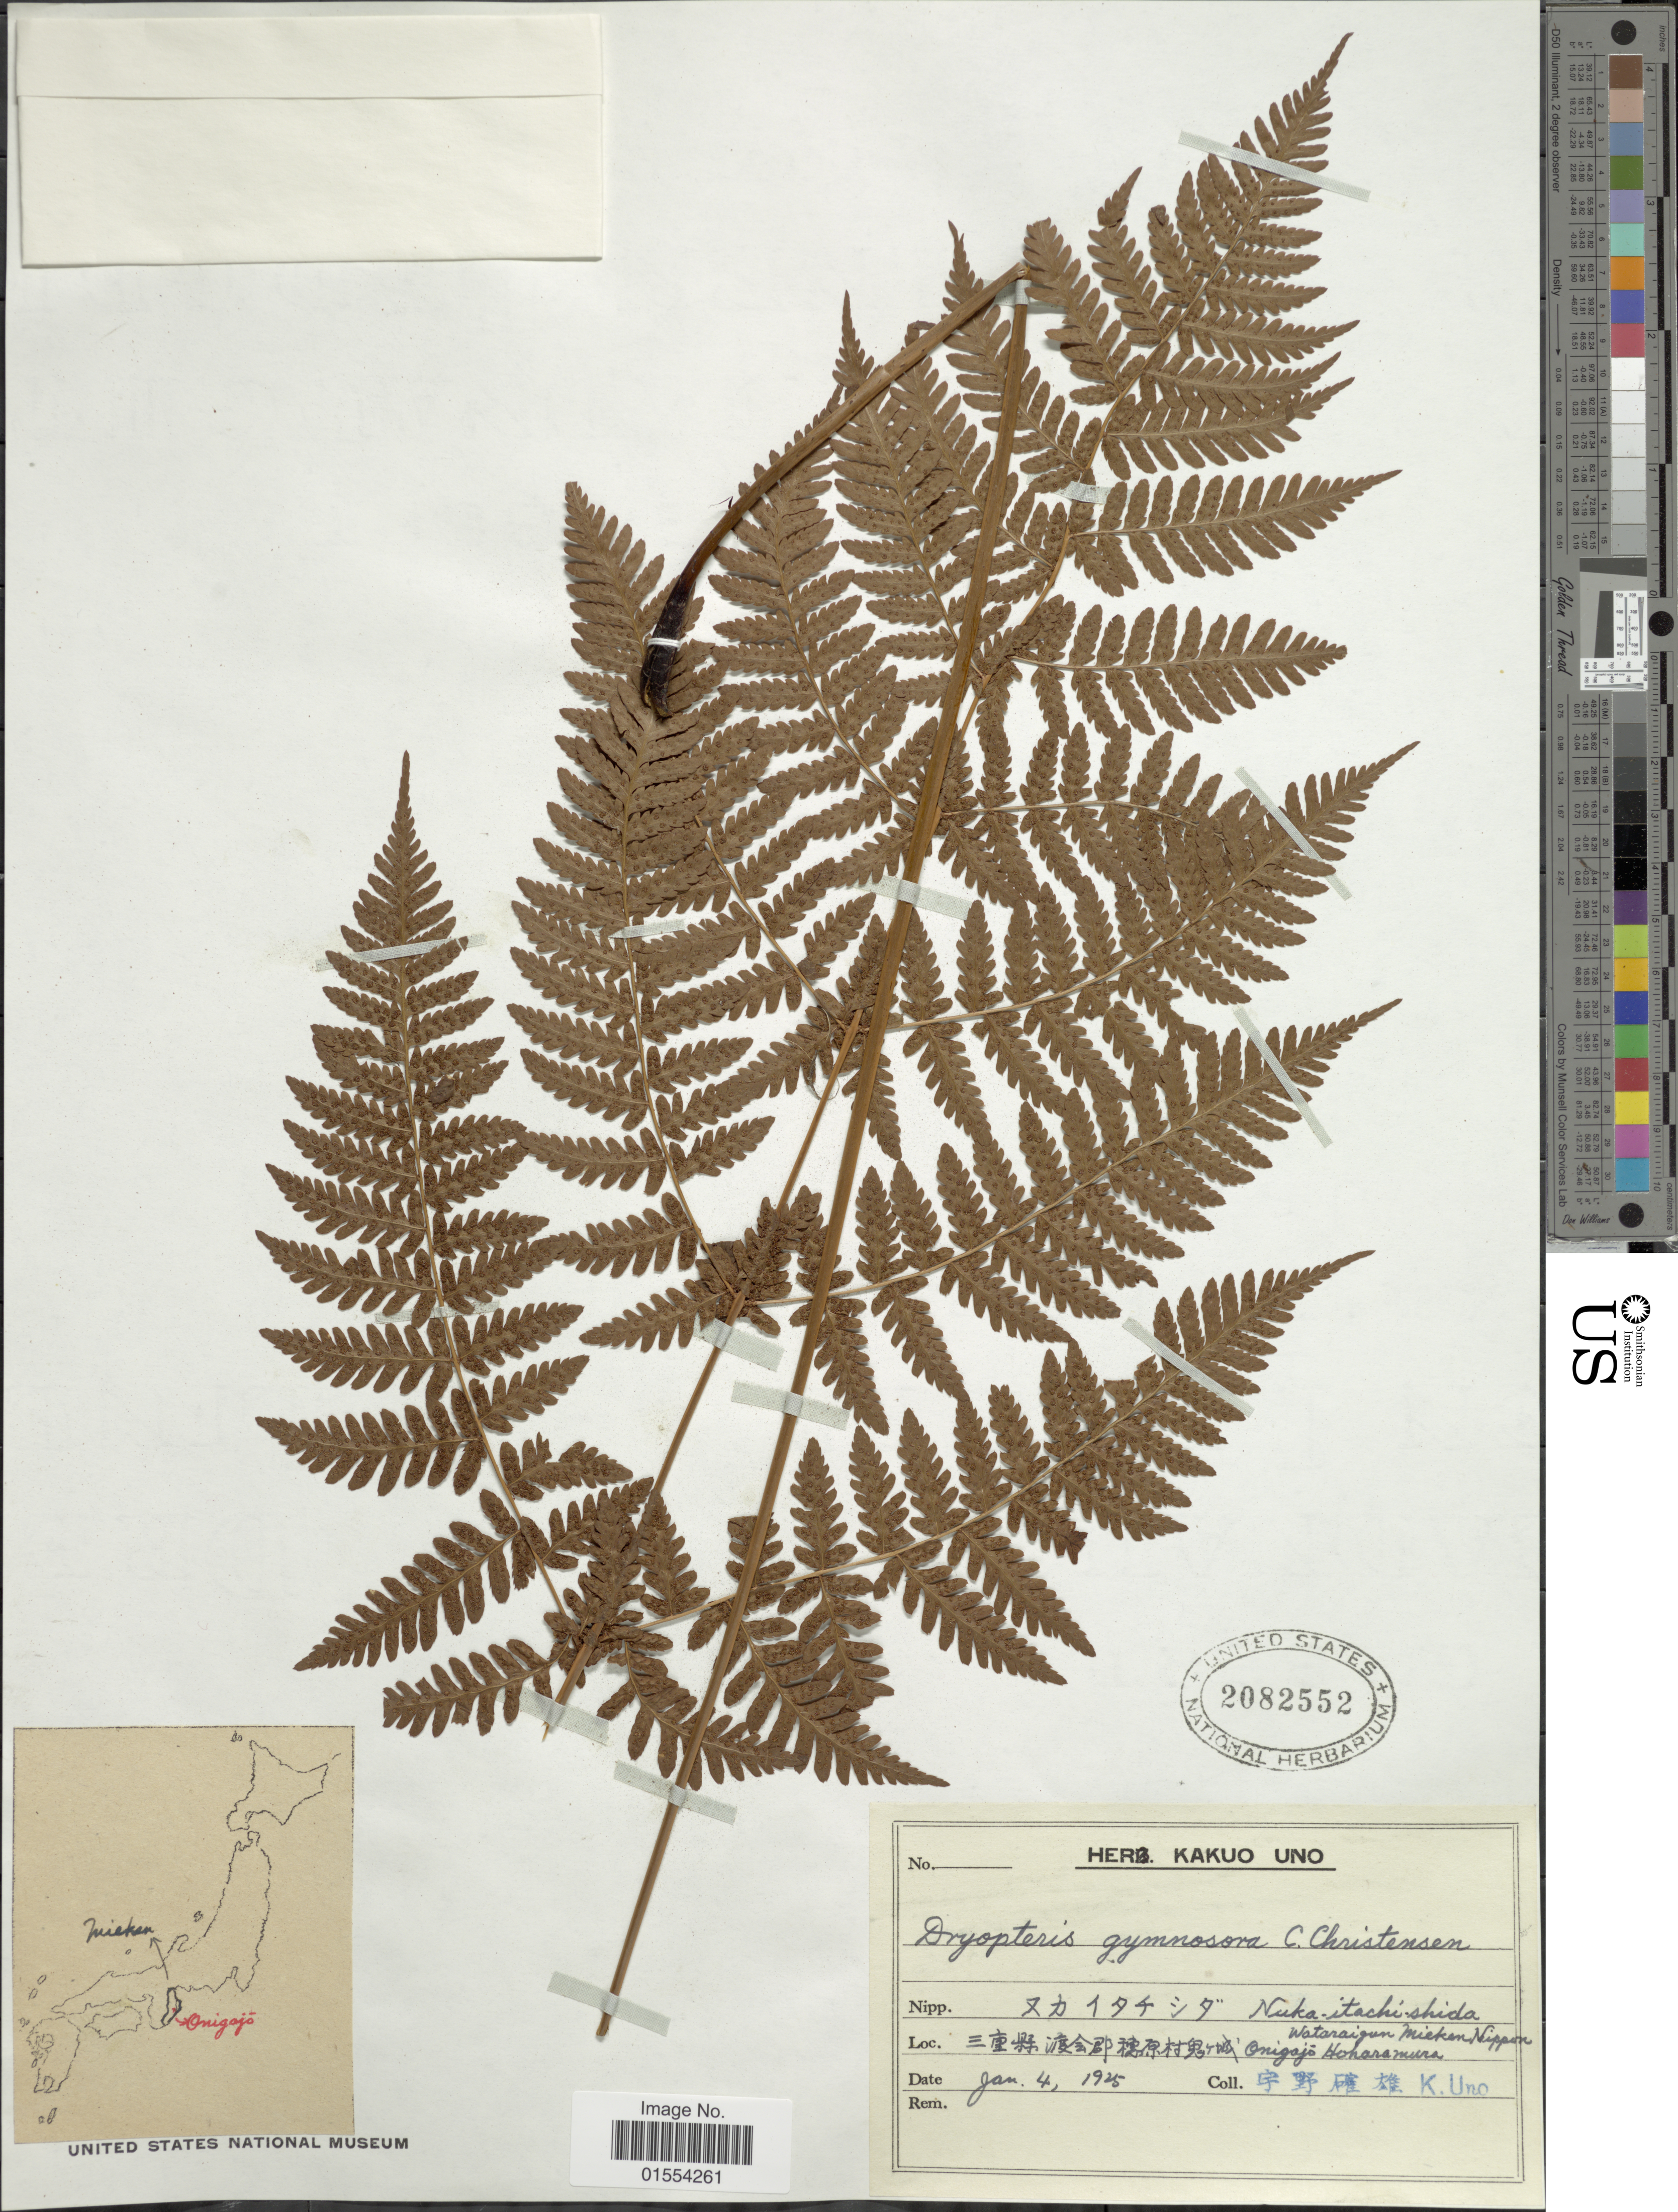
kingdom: Plantae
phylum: Tracheophyta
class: Polypodiopsida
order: Polypodiales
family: Dryopteridaceae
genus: Dryopteris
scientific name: Dryopteris gymnosora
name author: (Makino) C. Chr.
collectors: K. Uno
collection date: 1925-01-04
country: Japan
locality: Wataraigun Mieken Nippon Onigajo Hoharamura.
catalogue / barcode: US 2082552